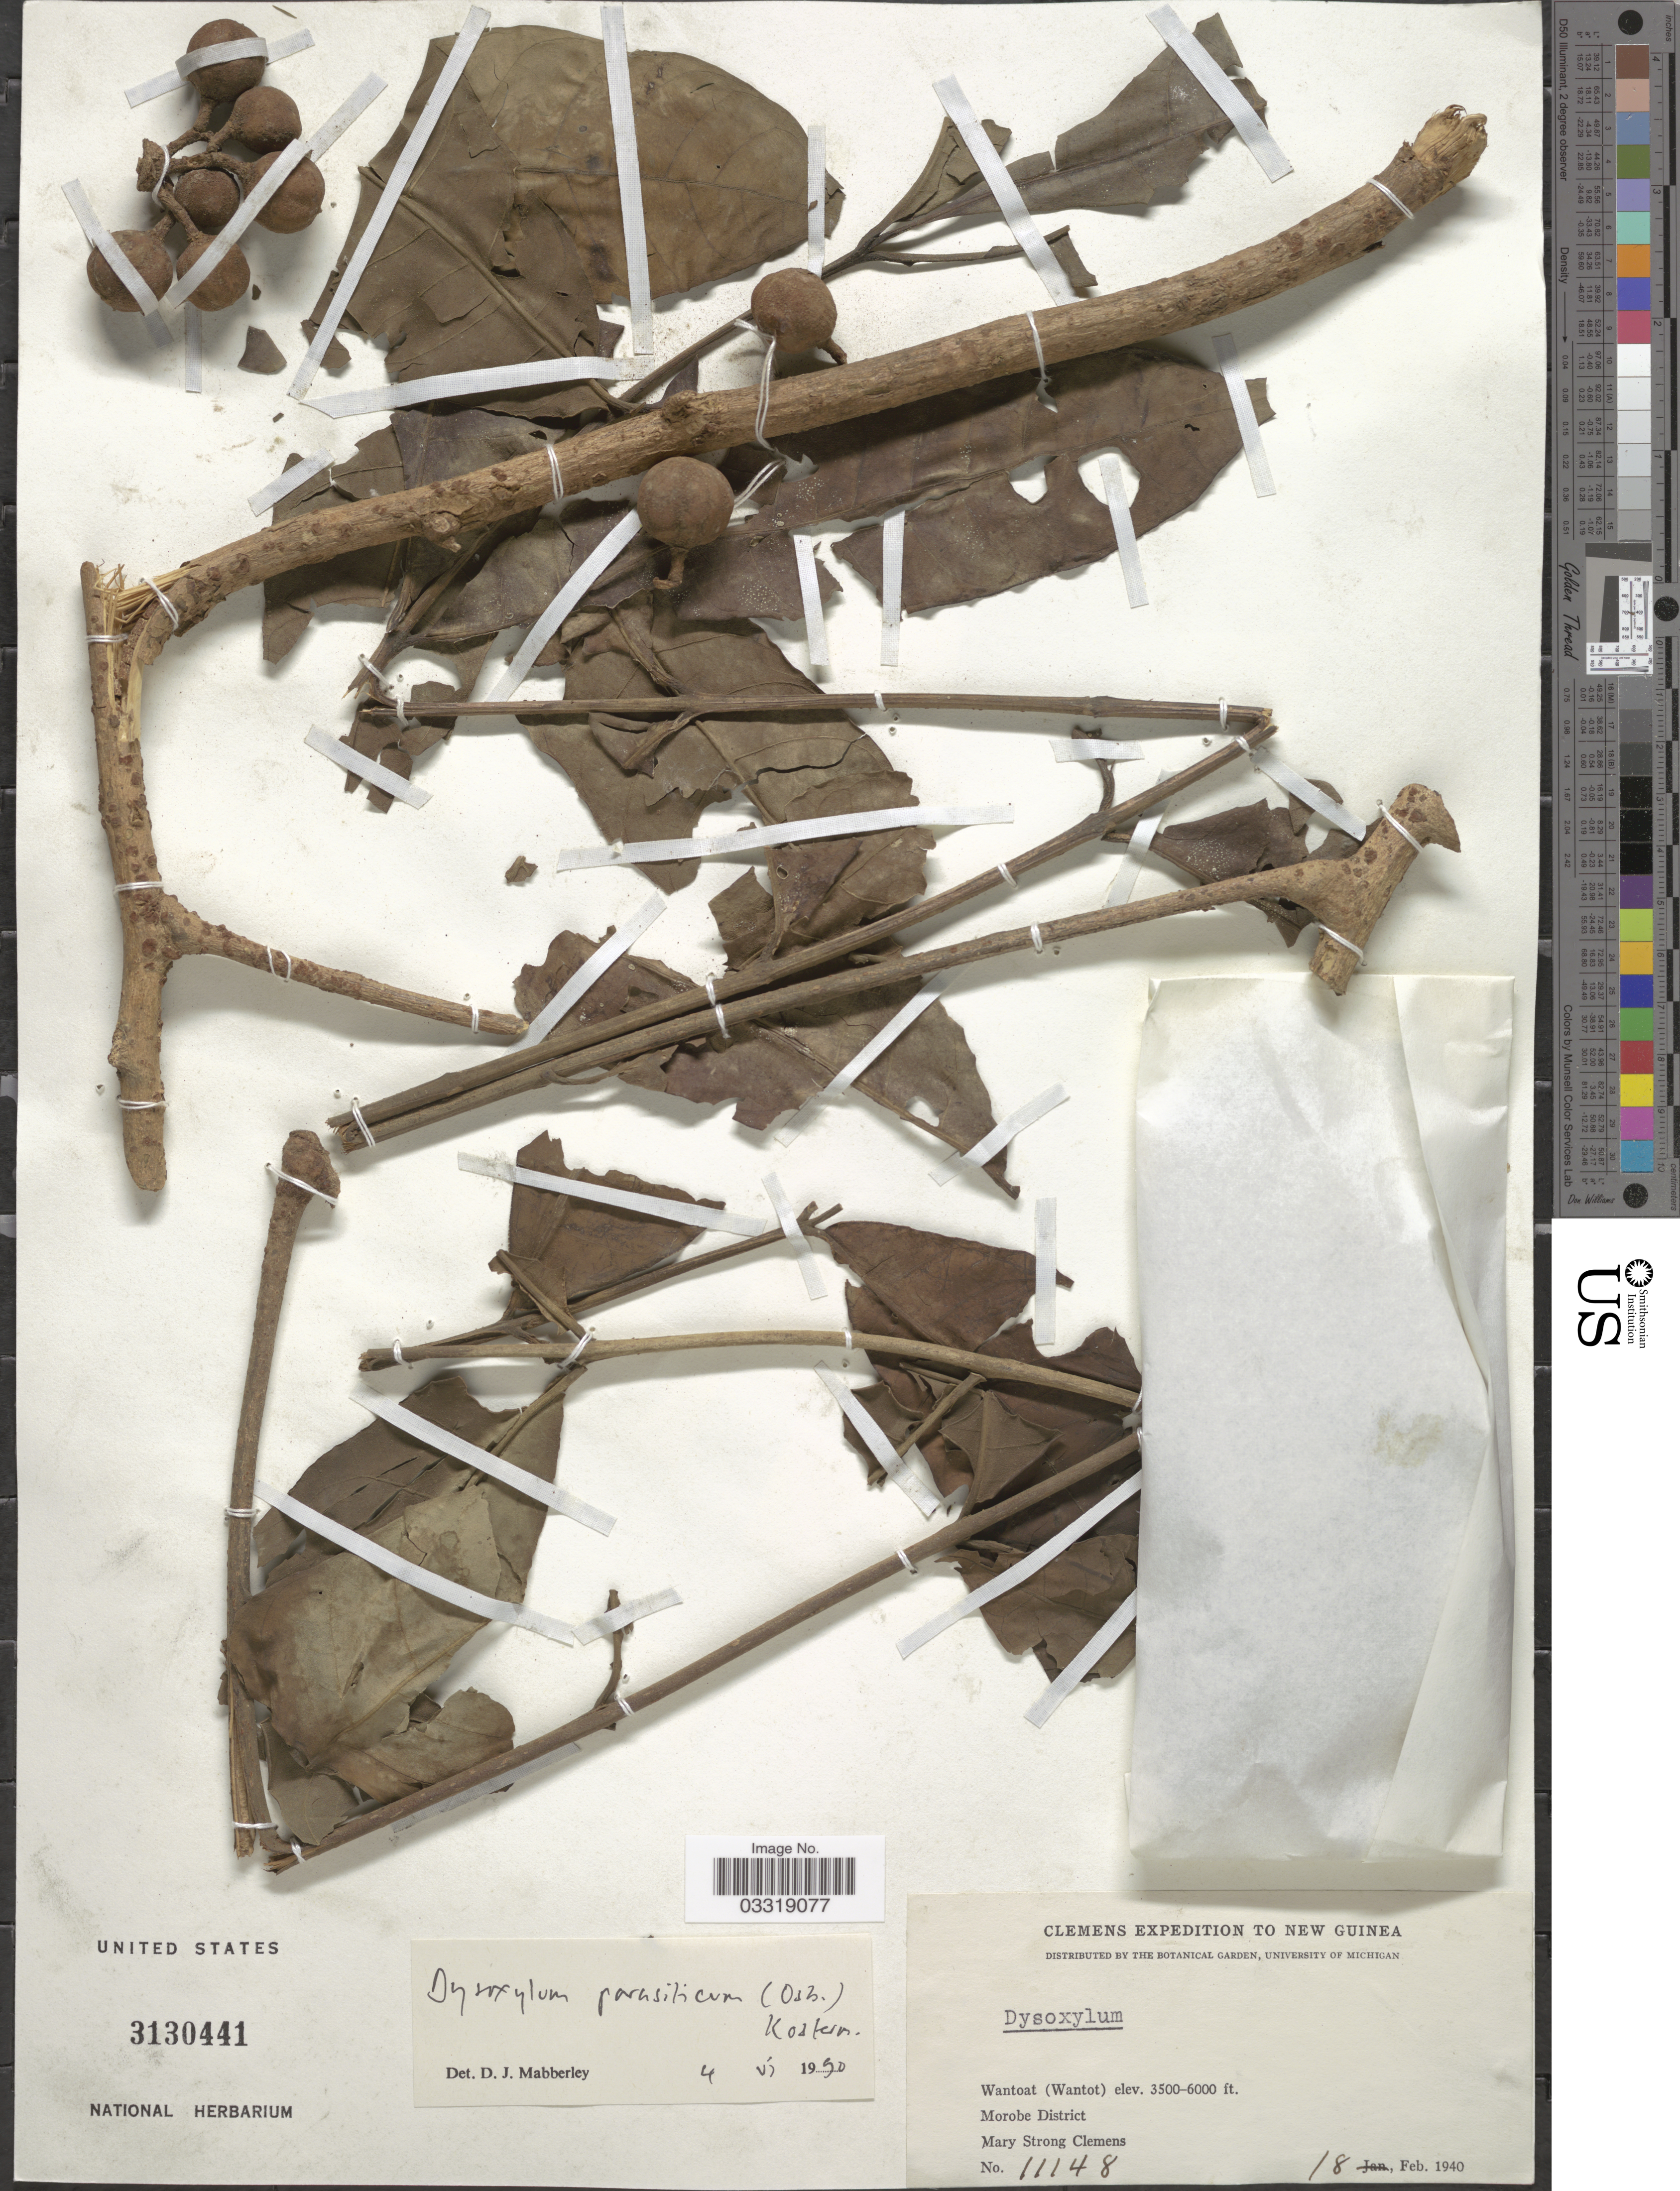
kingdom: Plantae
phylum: Tracheophyta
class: Magnoliopsida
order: Sapindales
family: Meliaceae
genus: Epicharis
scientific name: Epicharis parasitica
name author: (Osbeck) Mabb.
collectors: M. S. Clemens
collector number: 11148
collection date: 1940-02-18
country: Papua New Guinea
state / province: Morobe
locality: New Guinea. Wantoat (Wantot), Morobe District.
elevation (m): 1067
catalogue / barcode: US 3130441